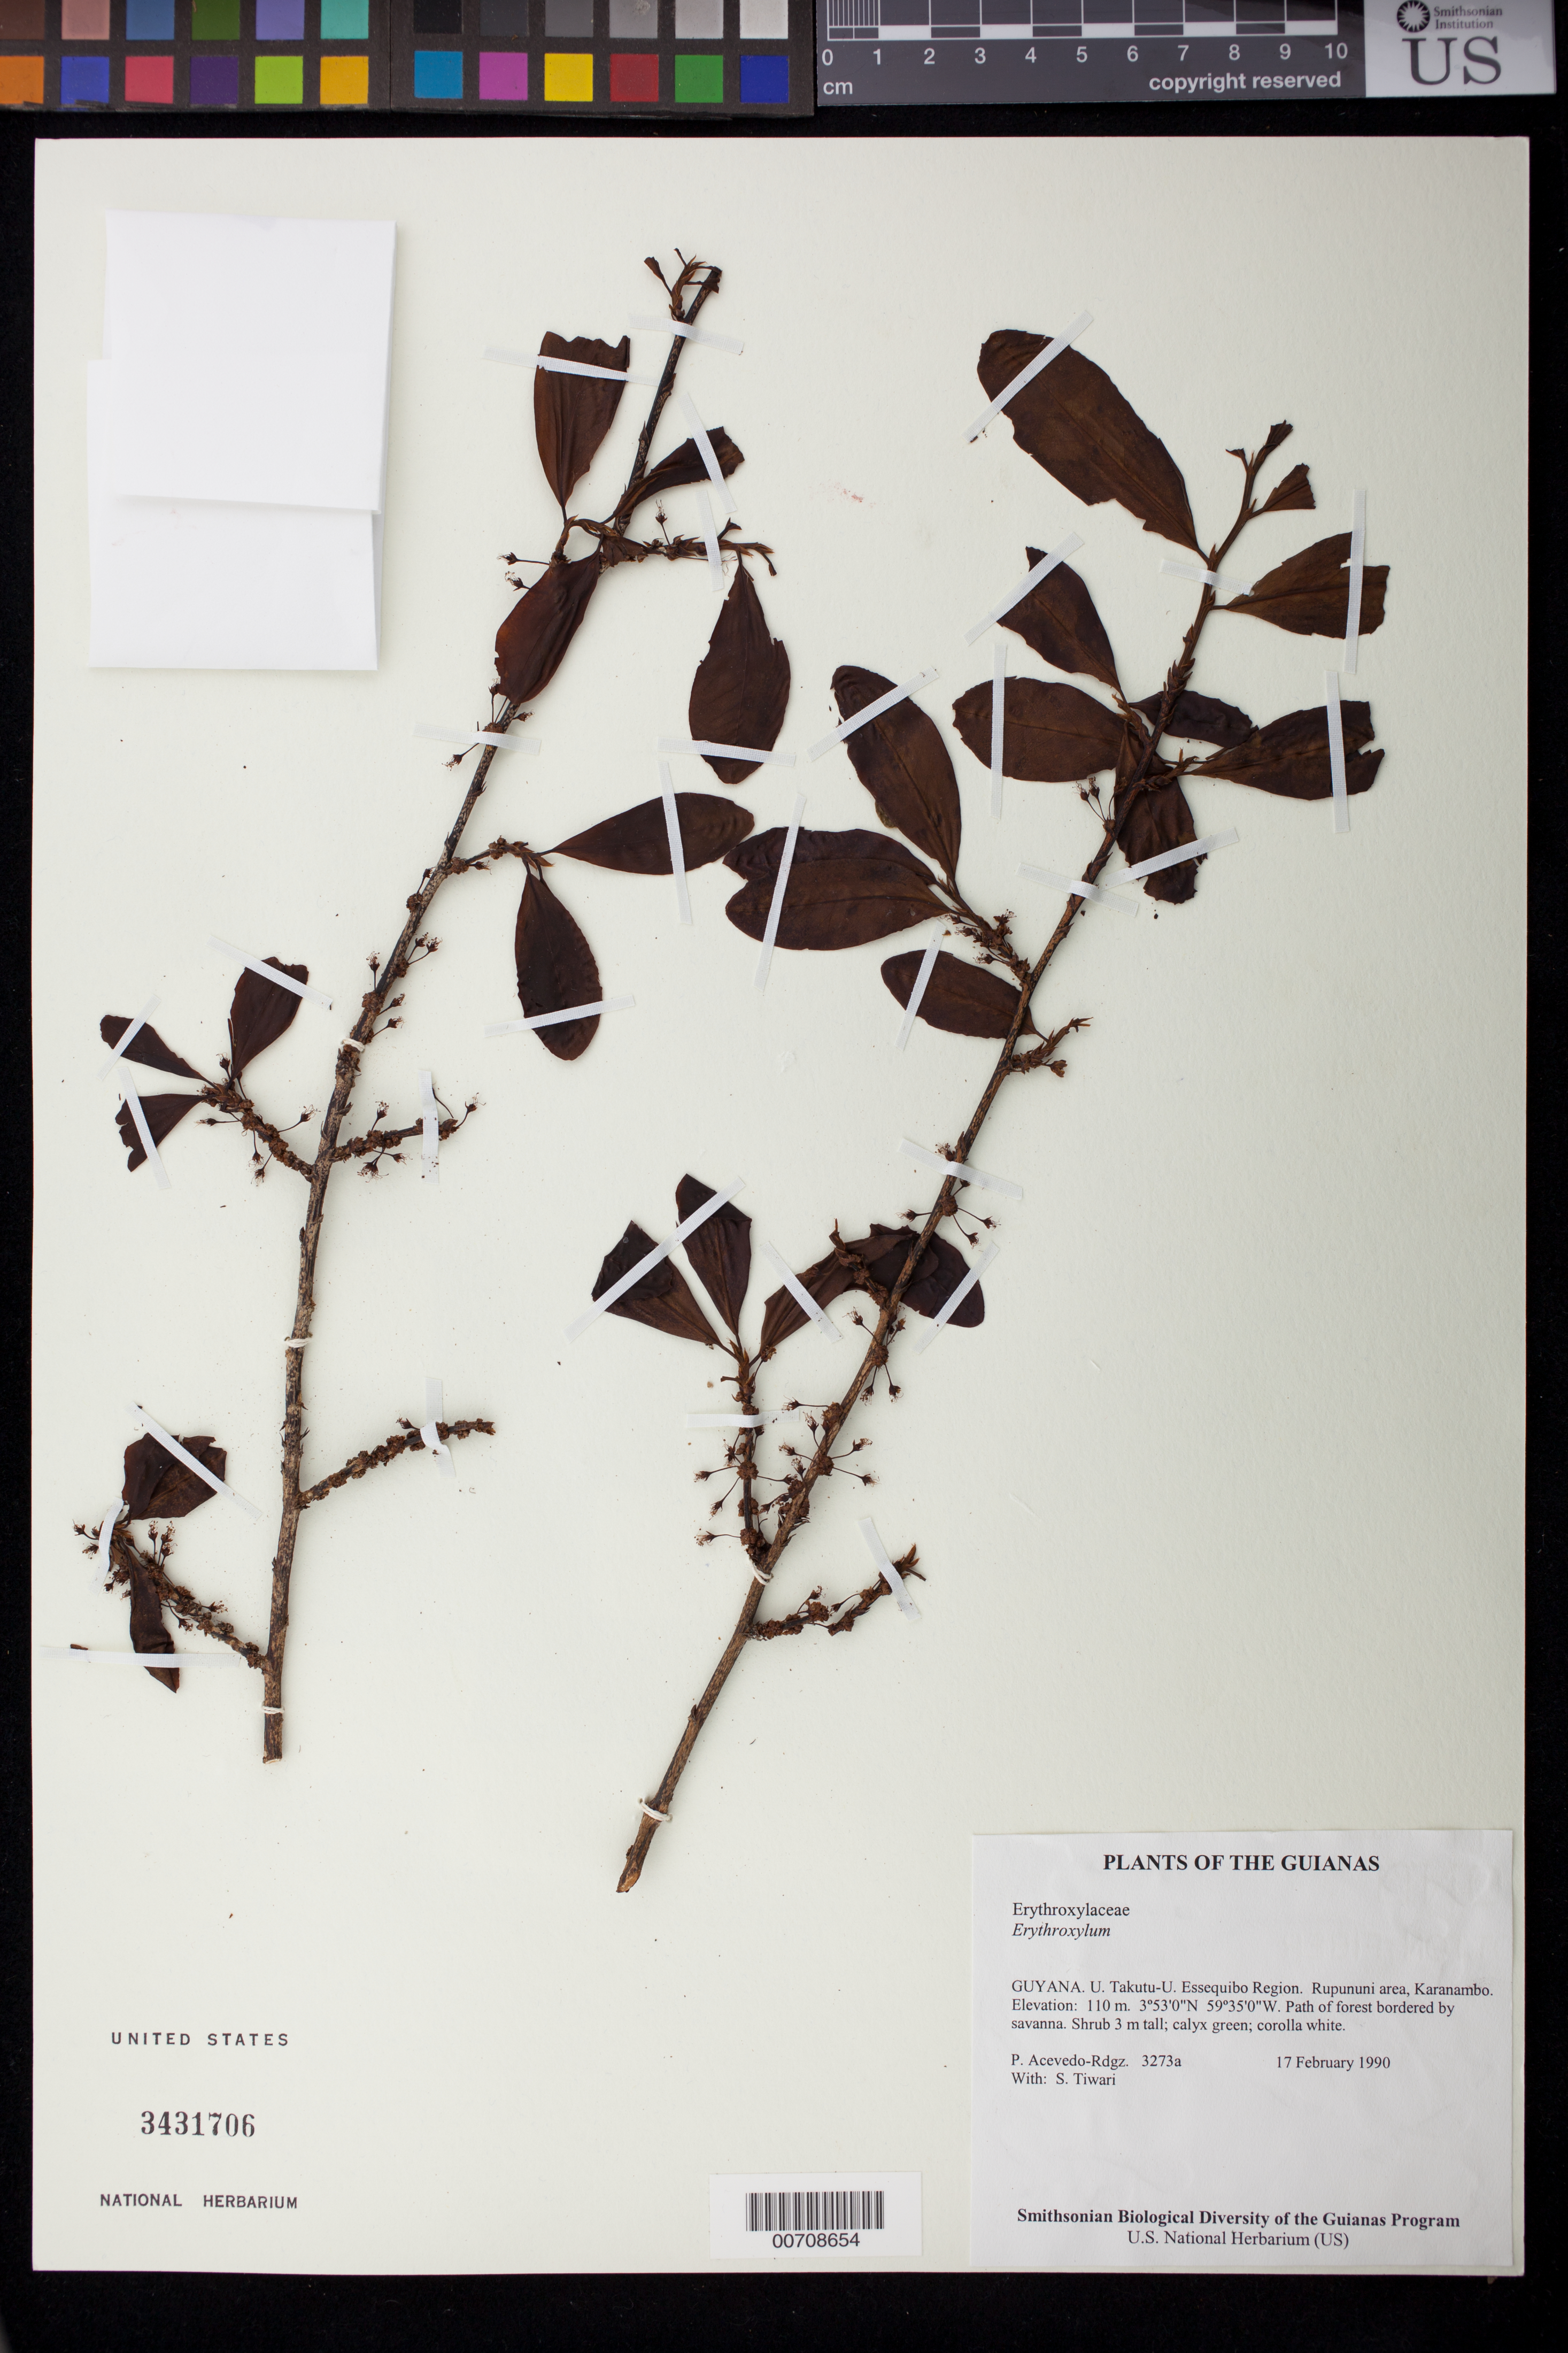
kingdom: Plantae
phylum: Tracheophyta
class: Magnoliopsida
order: Malpighiales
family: Erythroxylaceae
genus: Erythroxylum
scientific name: Erythroxylum sp.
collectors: P. Acevedo-Rodr. & S. Tiwari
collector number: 3273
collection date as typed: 17 Feb 1990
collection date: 1990-02-17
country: Guyana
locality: U. Takutu - U. Essequibo. Rupununi area, Karanambo.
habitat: Path of forest bordered by savanna.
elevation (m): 110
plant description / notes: US, GUY, NY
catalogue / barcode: US 3431706